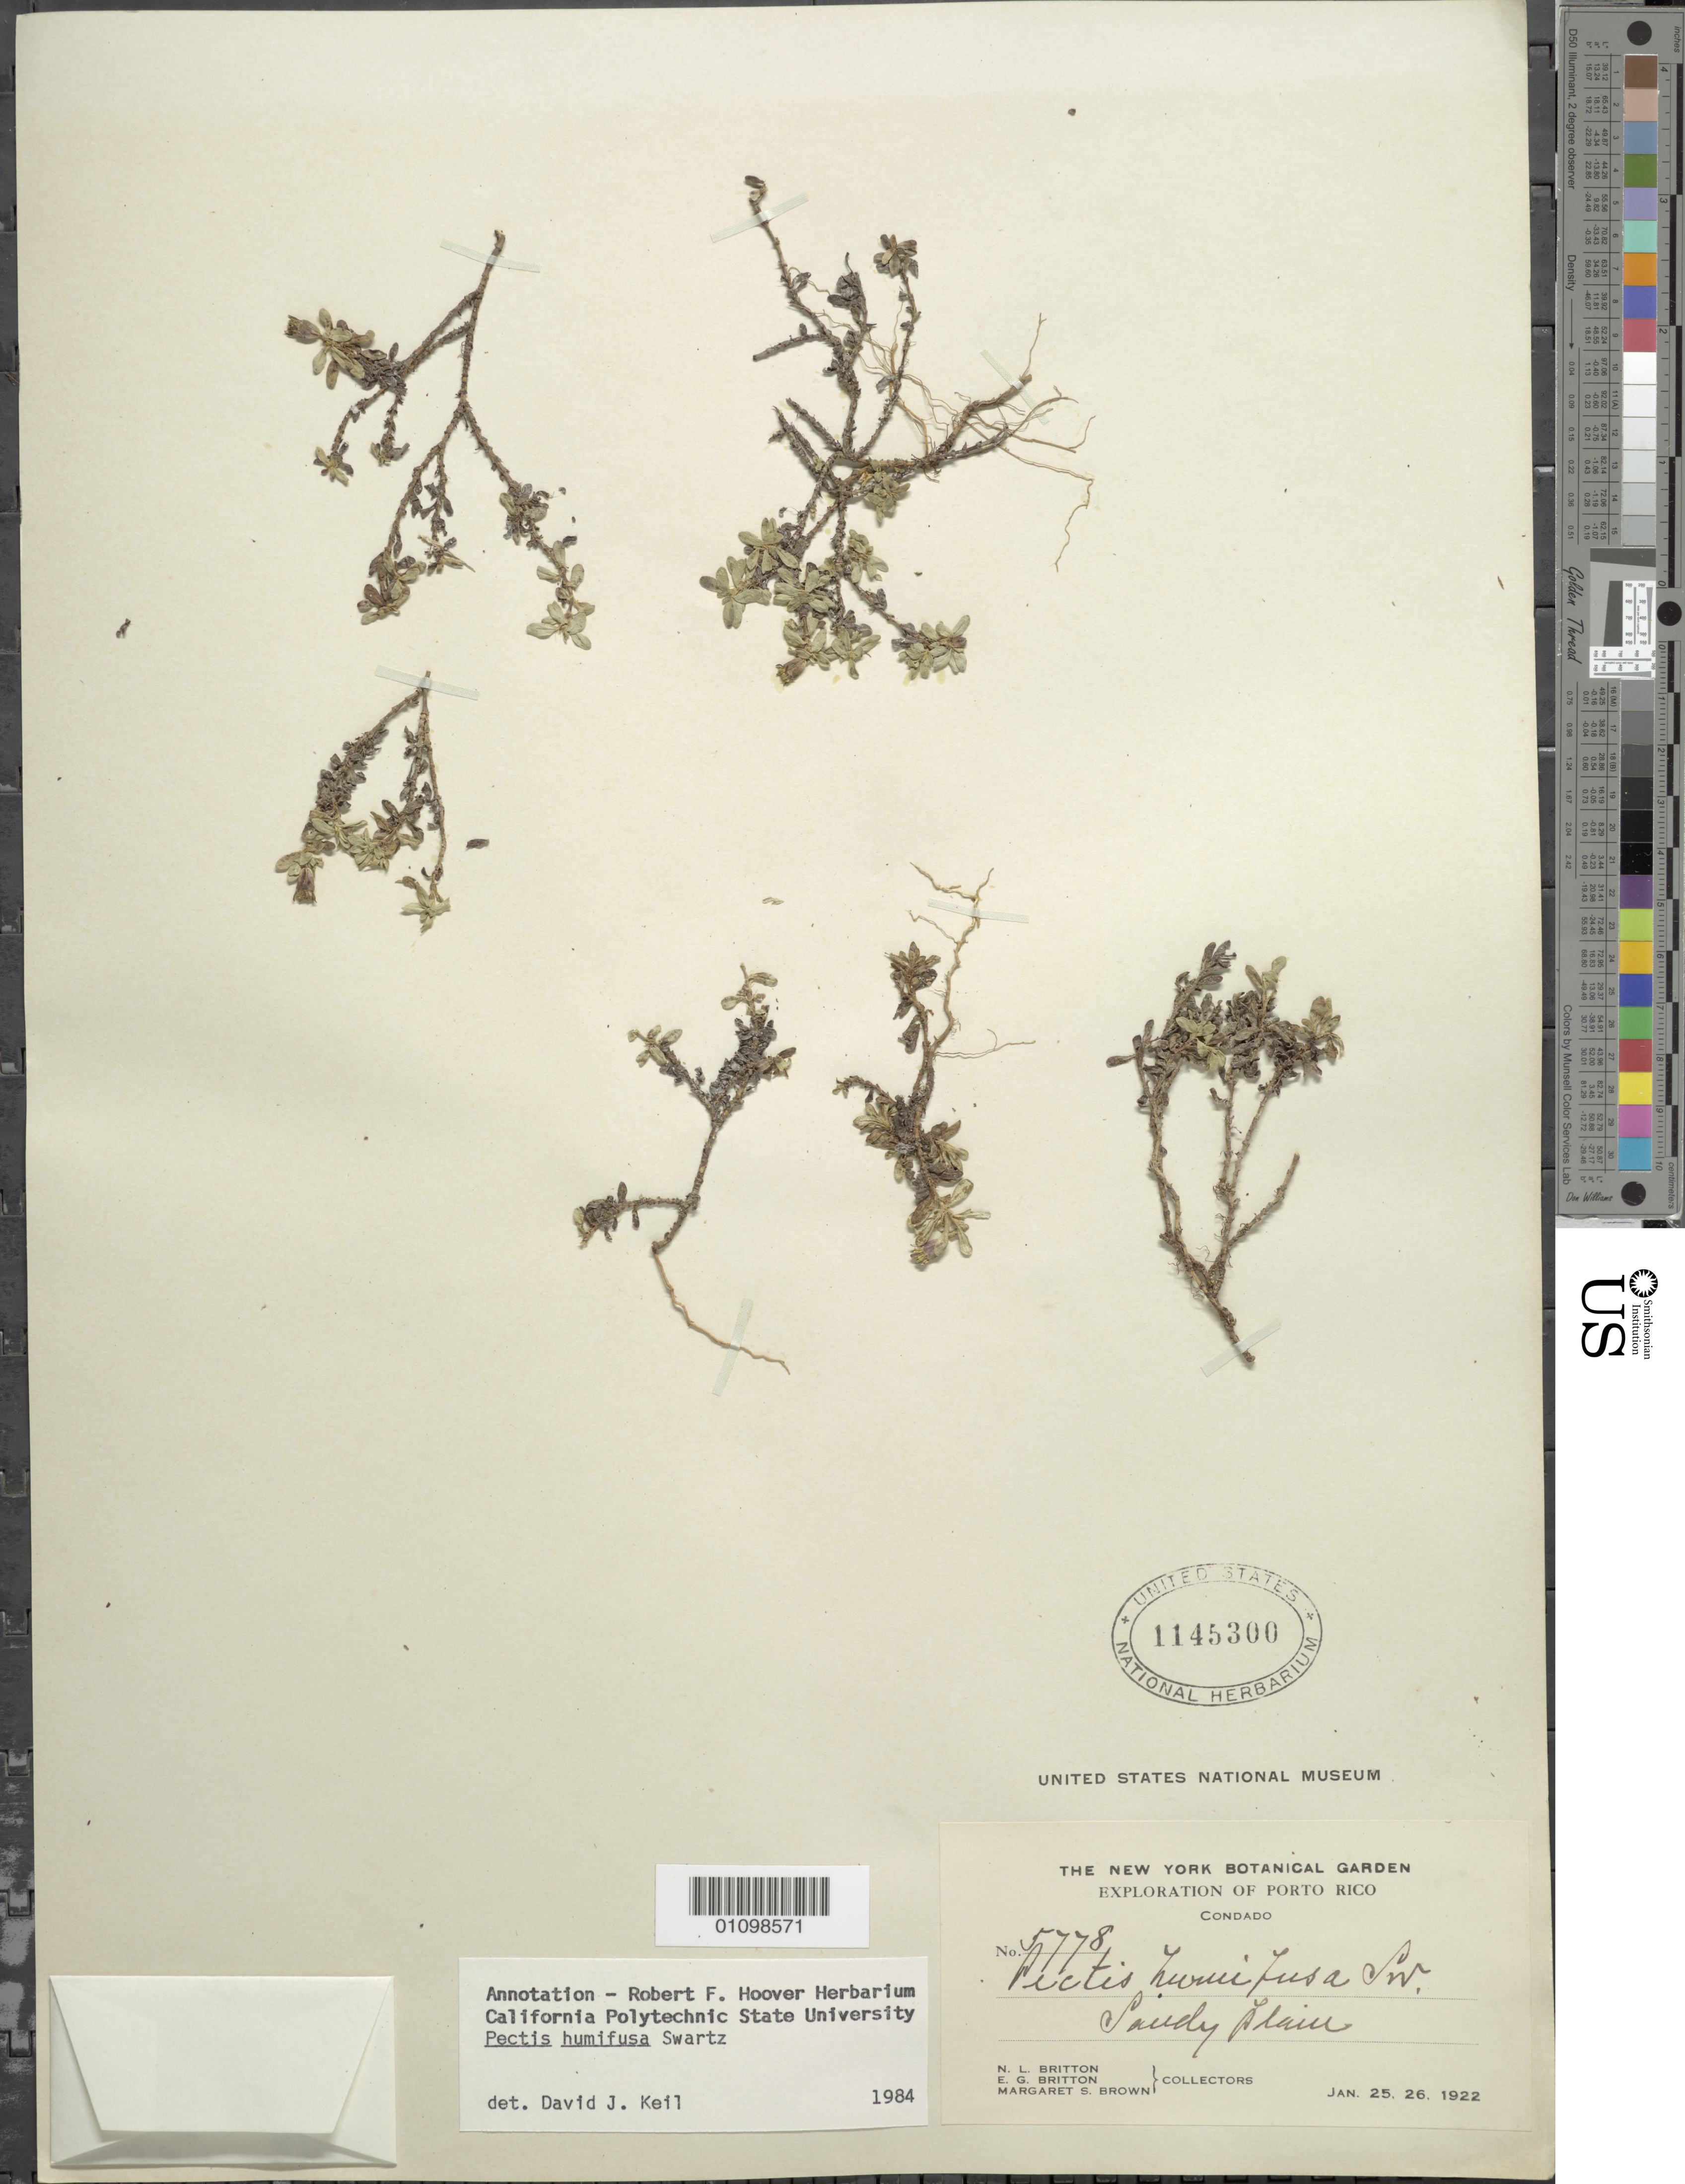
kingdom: Plantae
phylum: Tracheophyta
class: Magnoliopsida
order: Asterales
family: Asteraceae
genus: Pectis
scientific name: Pectis humifusa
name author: Sw.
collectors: N. Britton, E. G. Britton & M. S. Brown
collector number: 5778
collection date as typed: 25 Jan 1922 to 26 Jan 1922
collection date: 1922-01-25/1922-01-26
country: Puerto Rico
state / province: San Juan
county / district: Juana Diaz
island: Puerto Rico I.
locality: Condado, Puerto Rico. Savely Plains.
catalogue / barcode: US 1145300